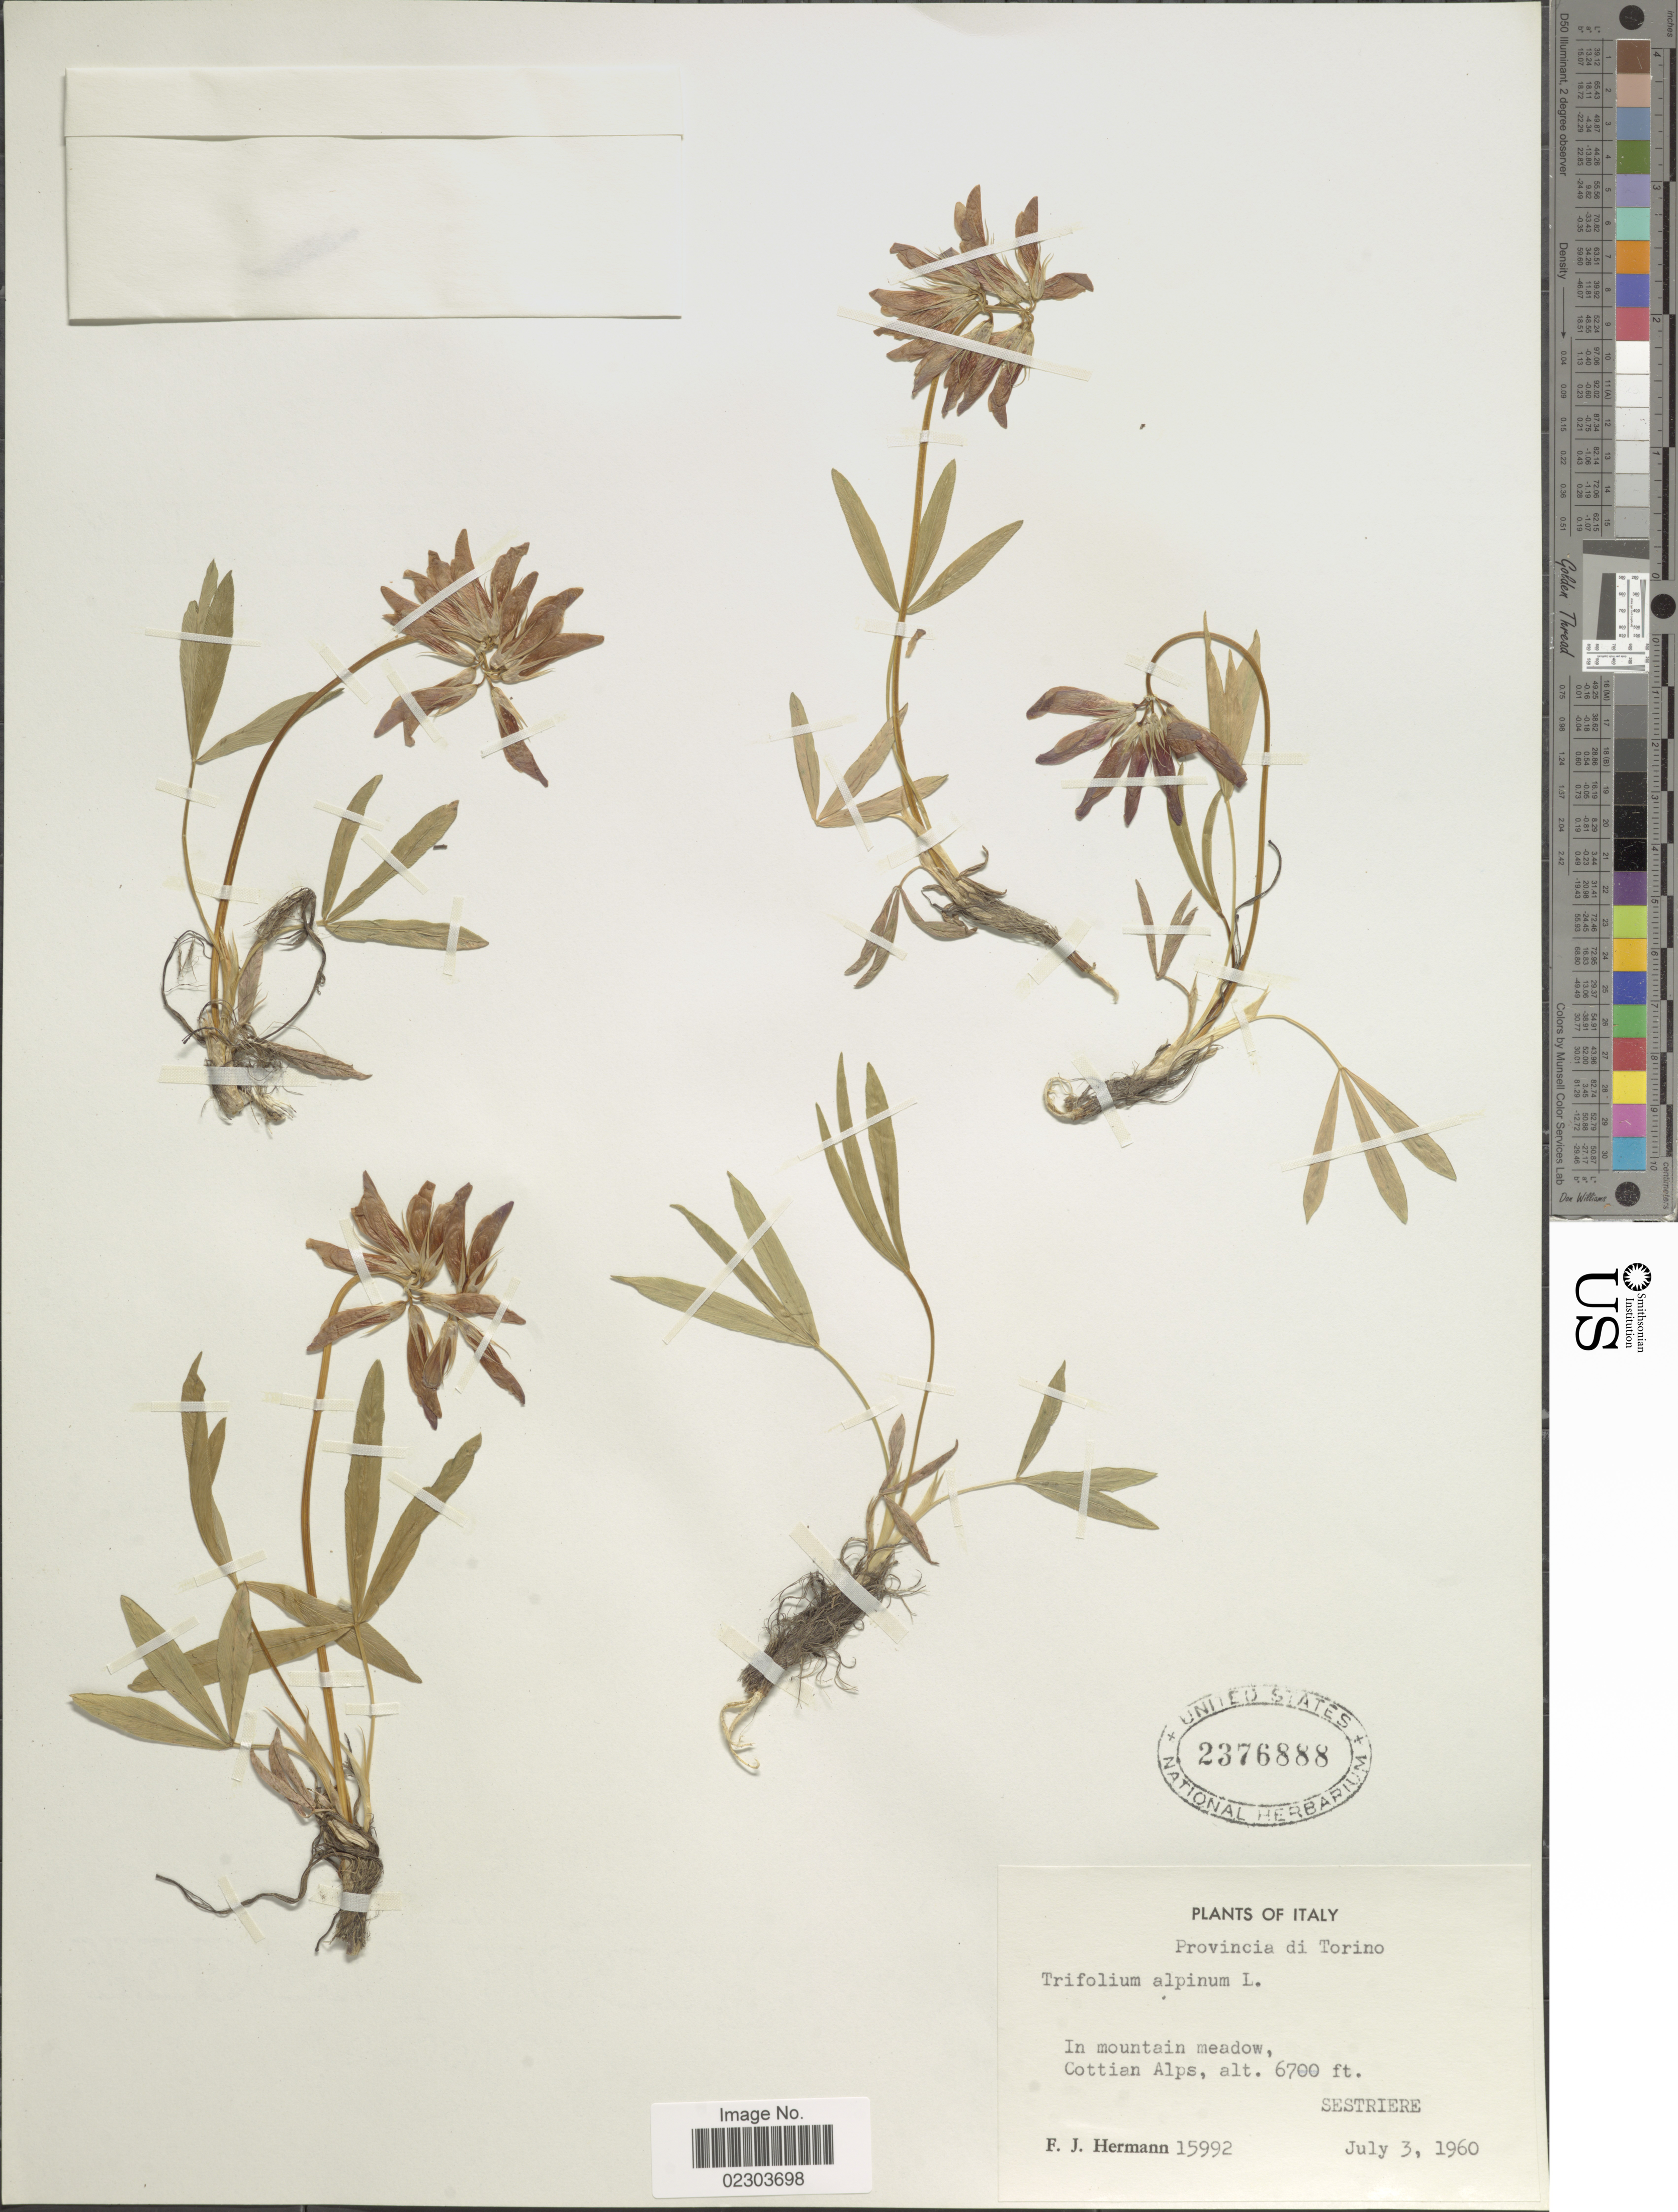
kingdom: Plantae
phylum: Tracheophyta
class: Magnoliopsida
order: Fabales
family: Fabaceae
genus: Trifolium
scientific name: Trifolium alpinum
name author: L.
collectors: F. J. Hermann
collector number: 15992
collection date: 1960-07-03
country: Italy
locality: Provincia di Torino, in mountain meadow, Cottian Alps, Sestreiere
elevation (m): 2042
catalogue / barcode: US 2376888